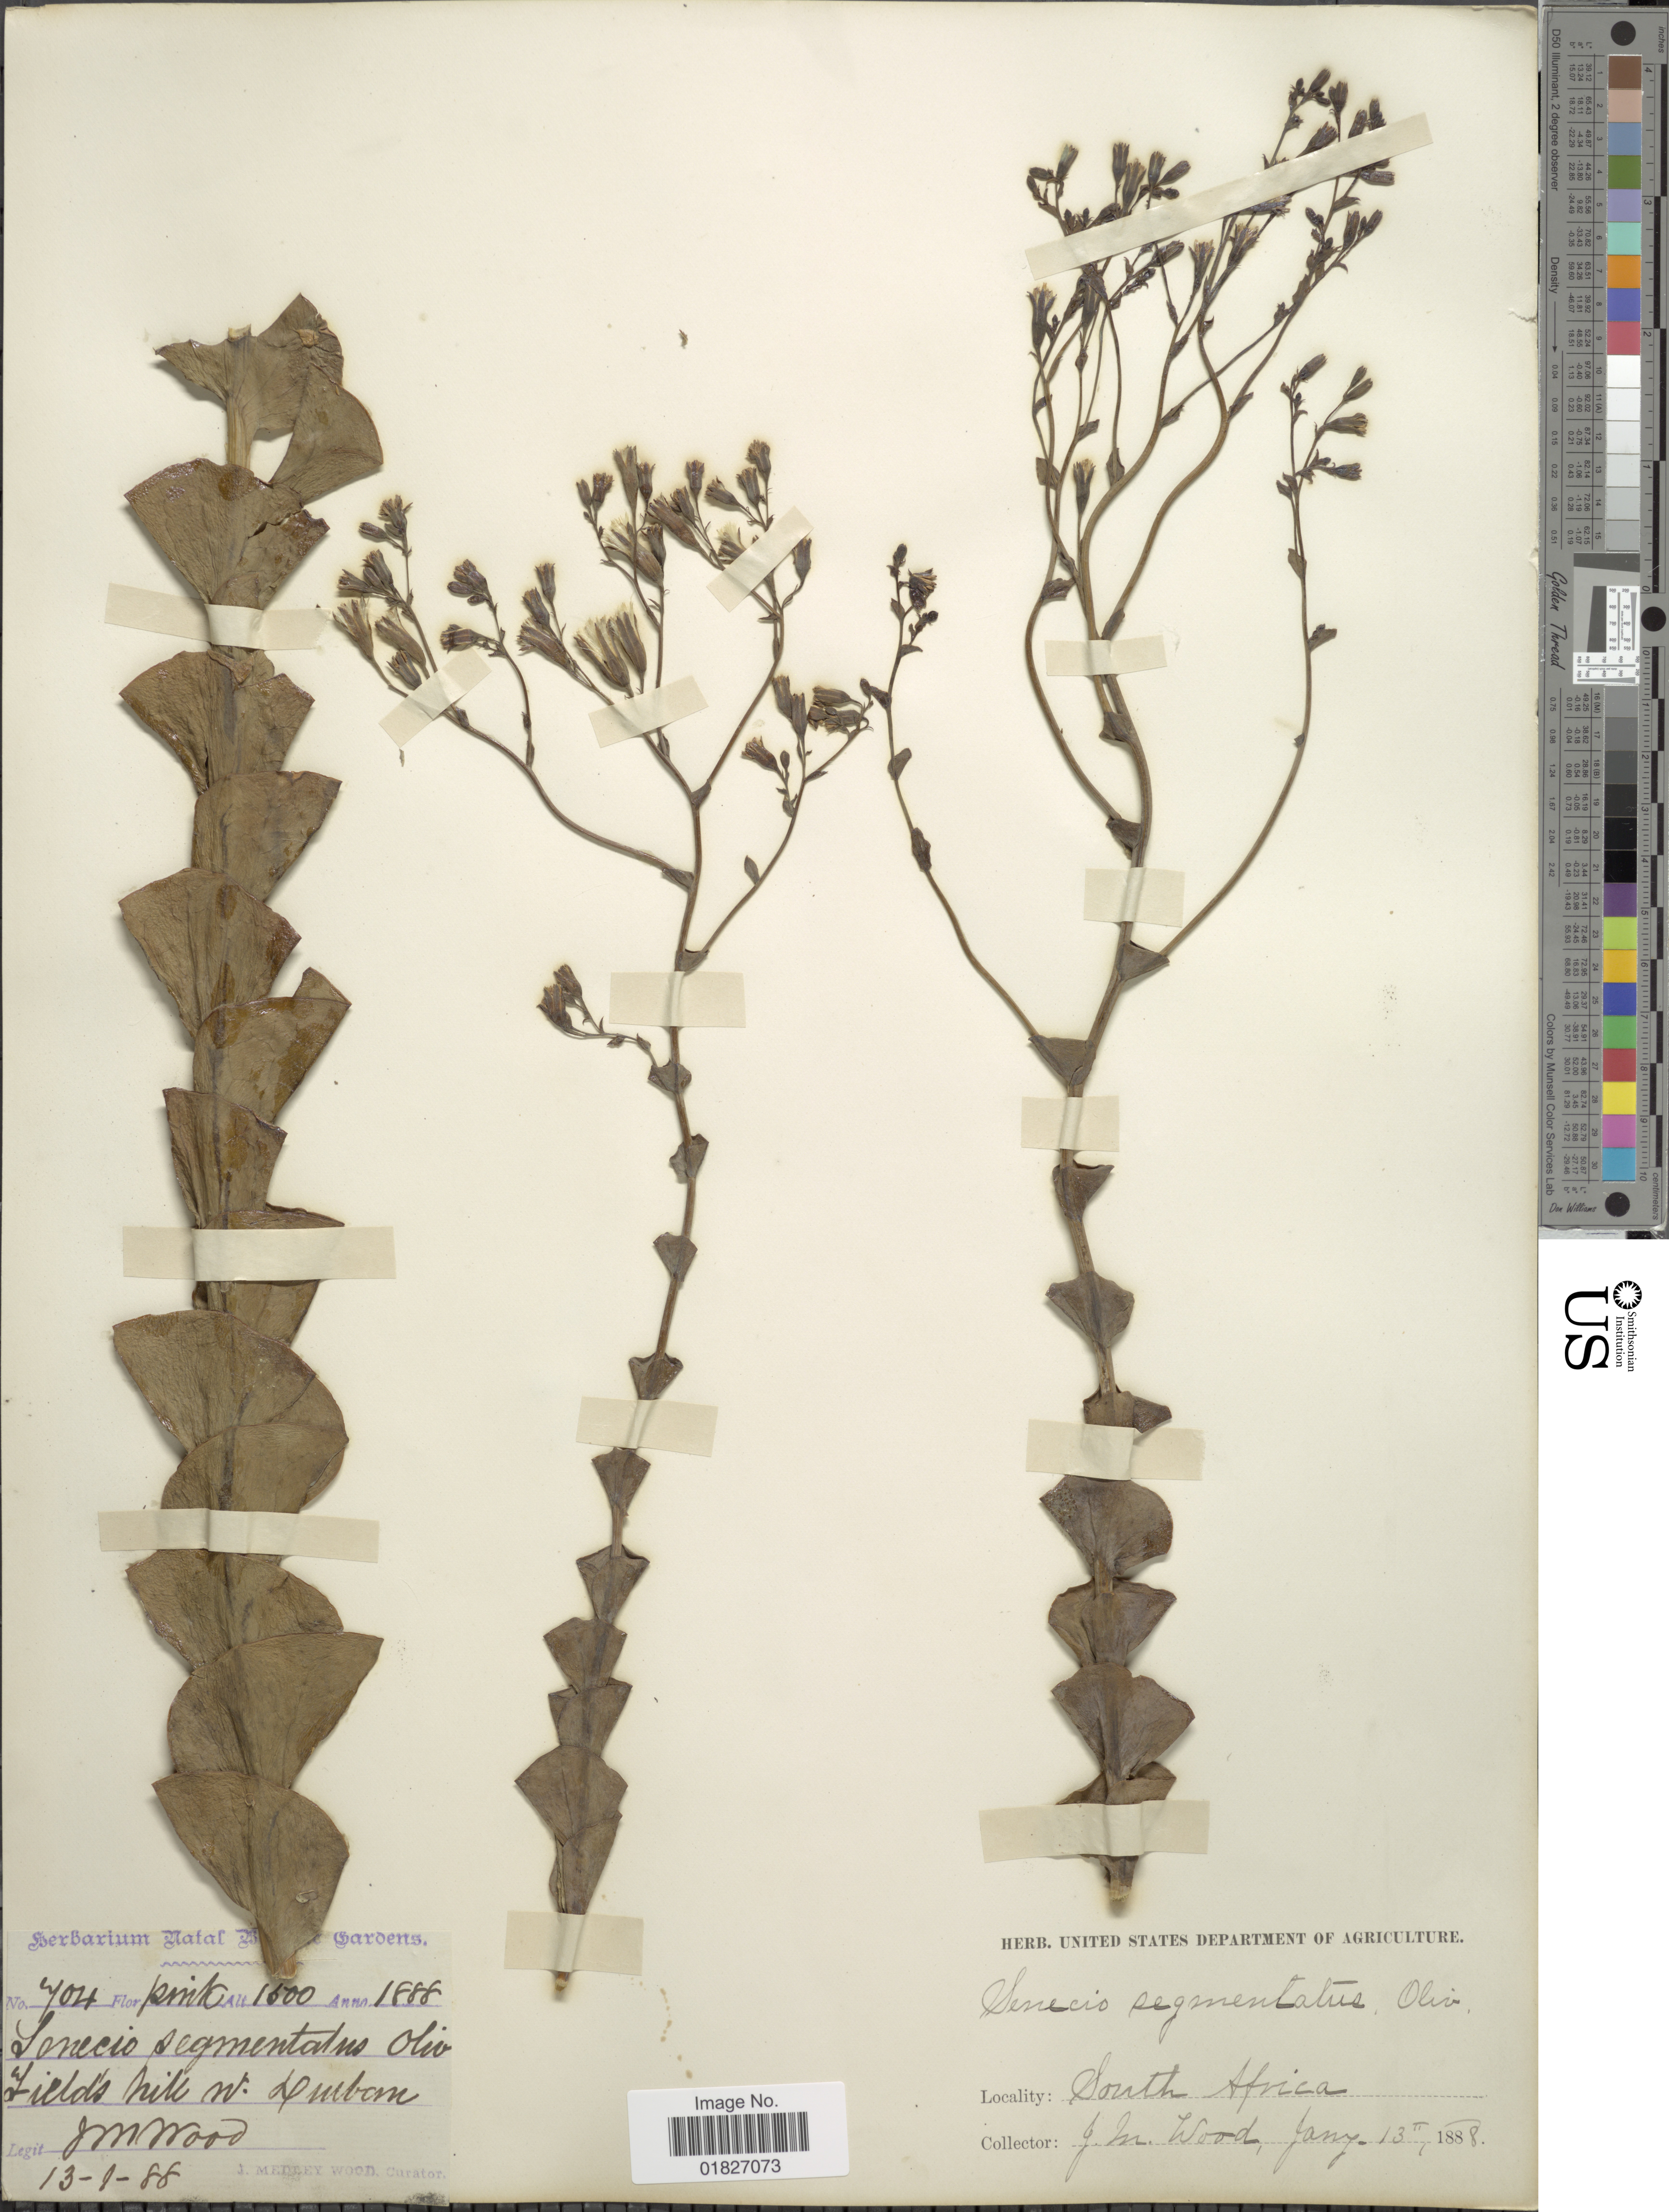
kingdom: Plantae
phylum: Tracheophyta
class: Magnoliopsida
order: Asterales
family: Asteraceae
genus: Lopholaena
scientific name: Lopholaena segmentata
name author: (Oliv.) S. Moore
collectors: J. M. Wood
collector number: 704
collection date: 1888-02-13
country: South Africa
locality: Fields hill W. Durban